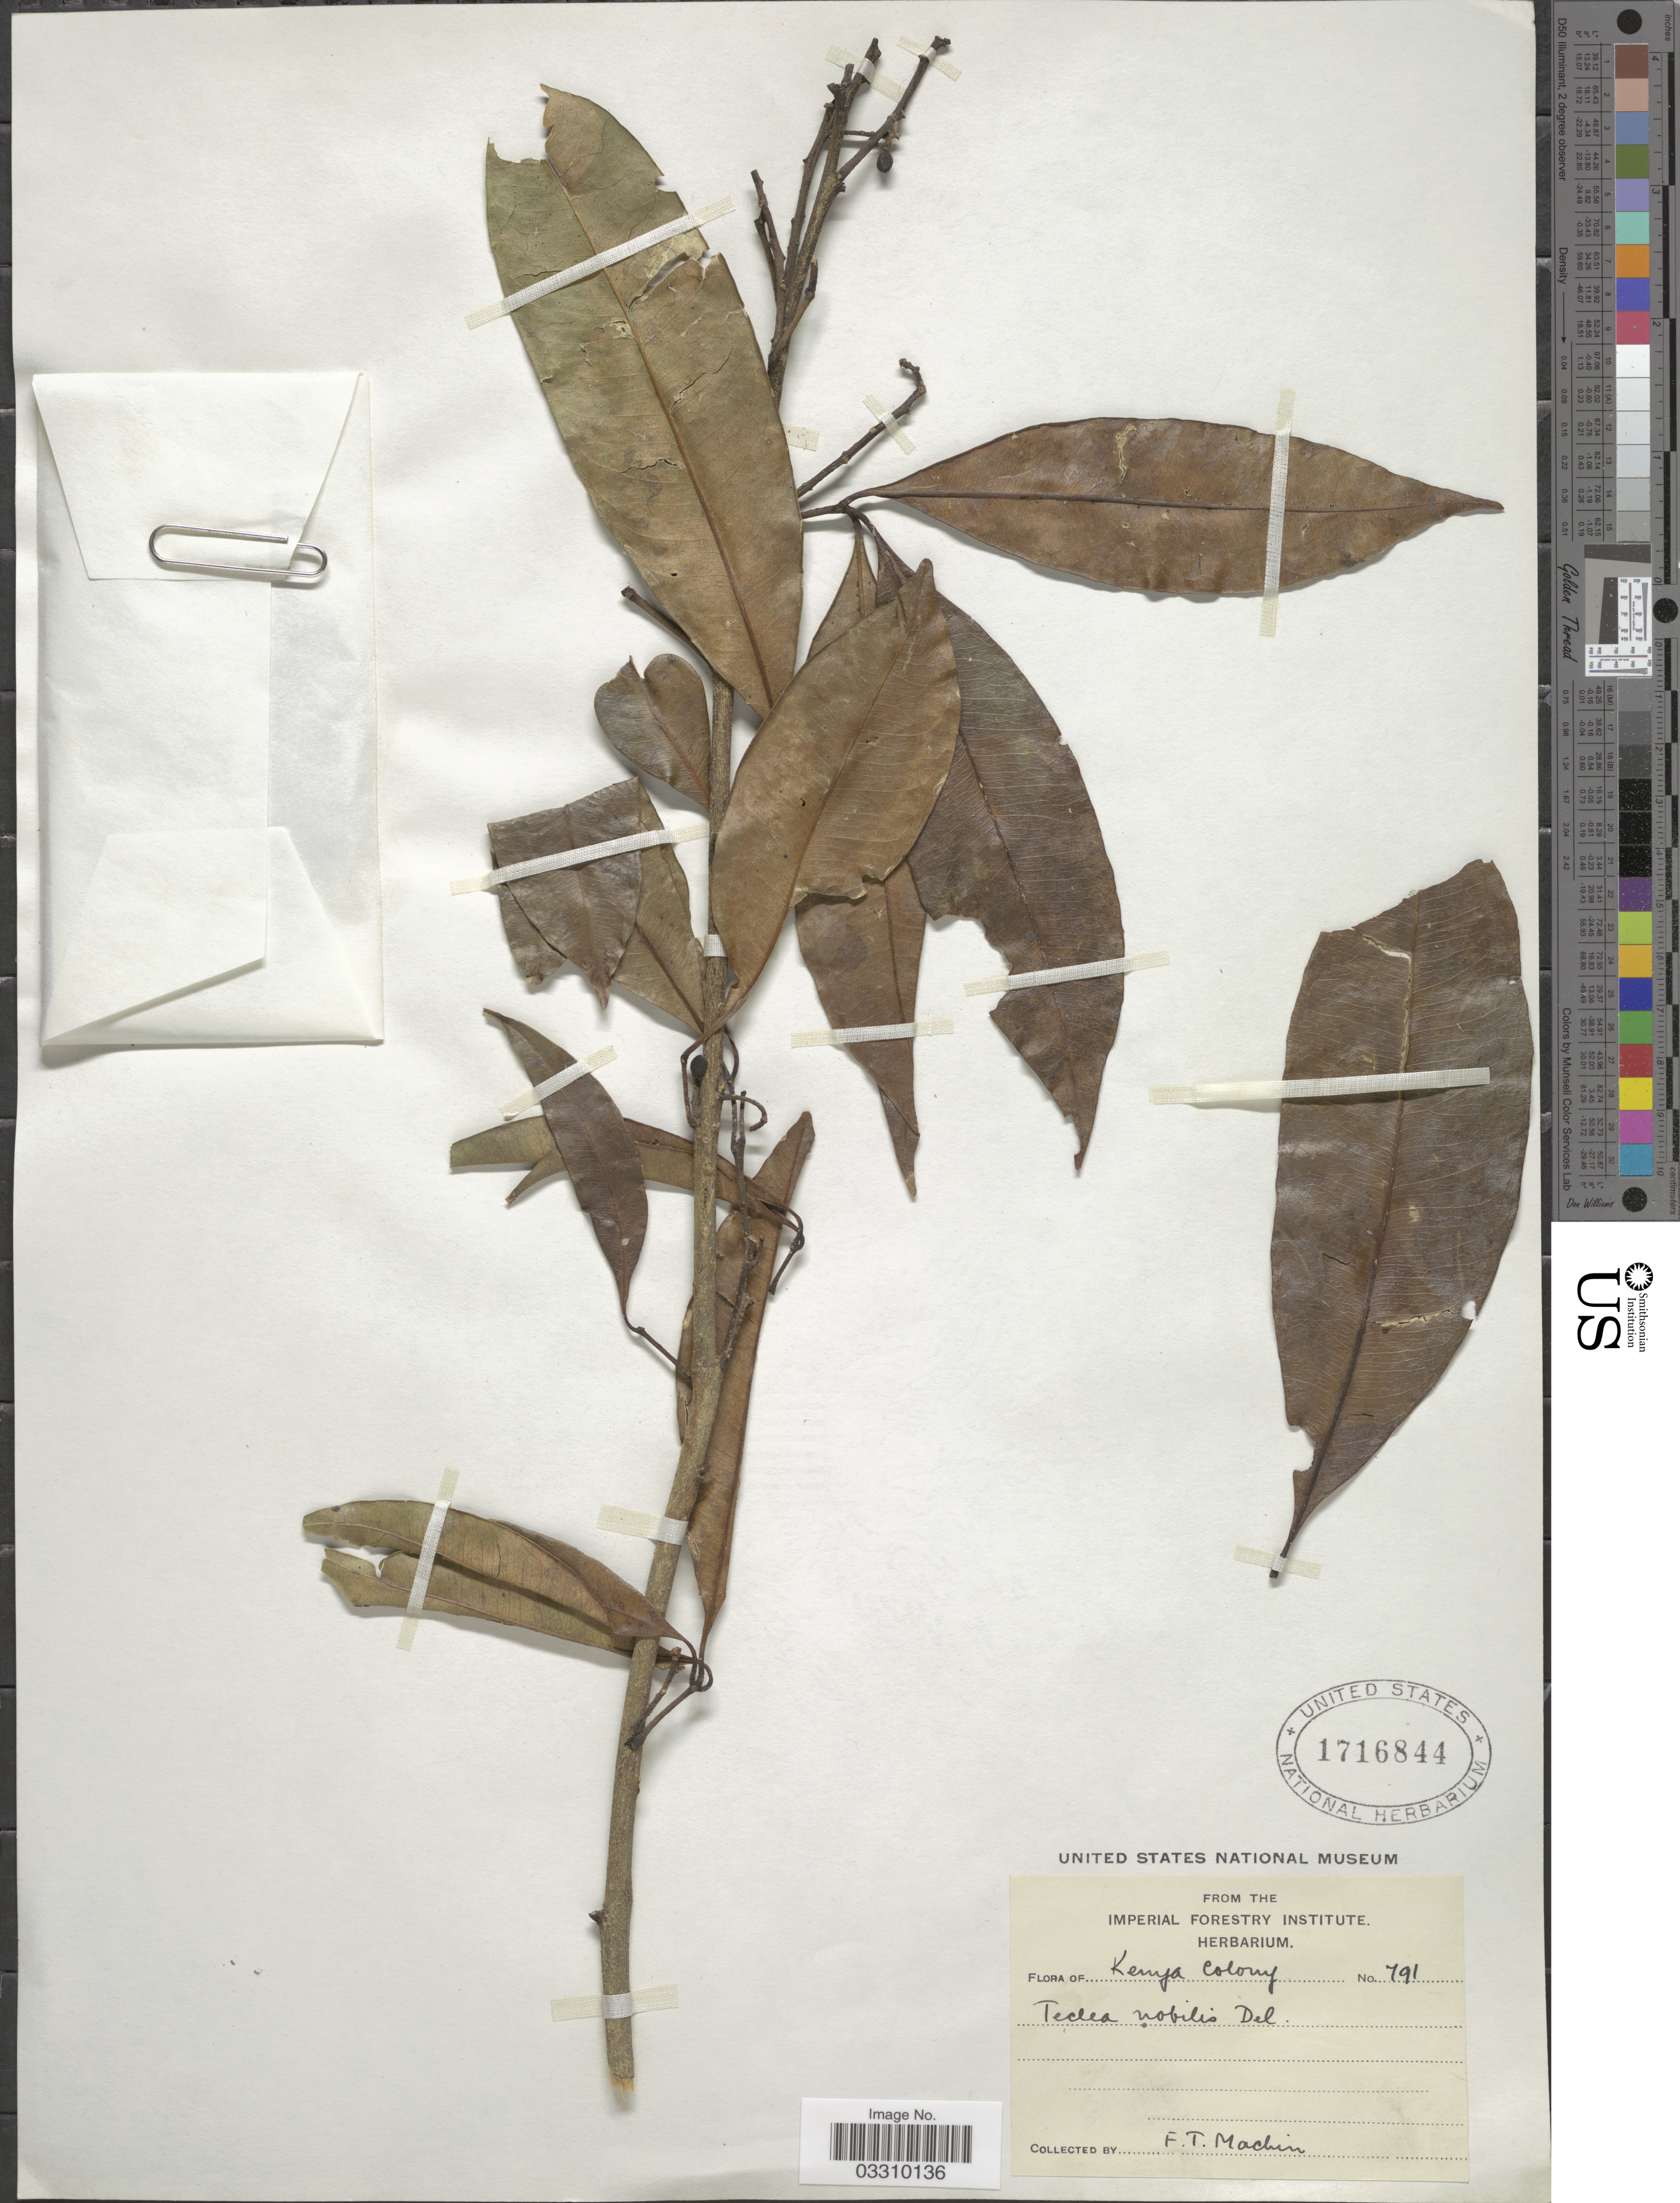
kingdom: Plantae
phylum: Tracheophyta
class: Magnoliopsida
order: Sapindales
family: Rutaceae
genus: Vepris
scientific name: Vepris nobilis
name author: (Delile) Mziray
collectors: F. Machin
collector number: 791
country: Kenya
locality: Kenya Colony.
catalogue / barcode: US 1716844